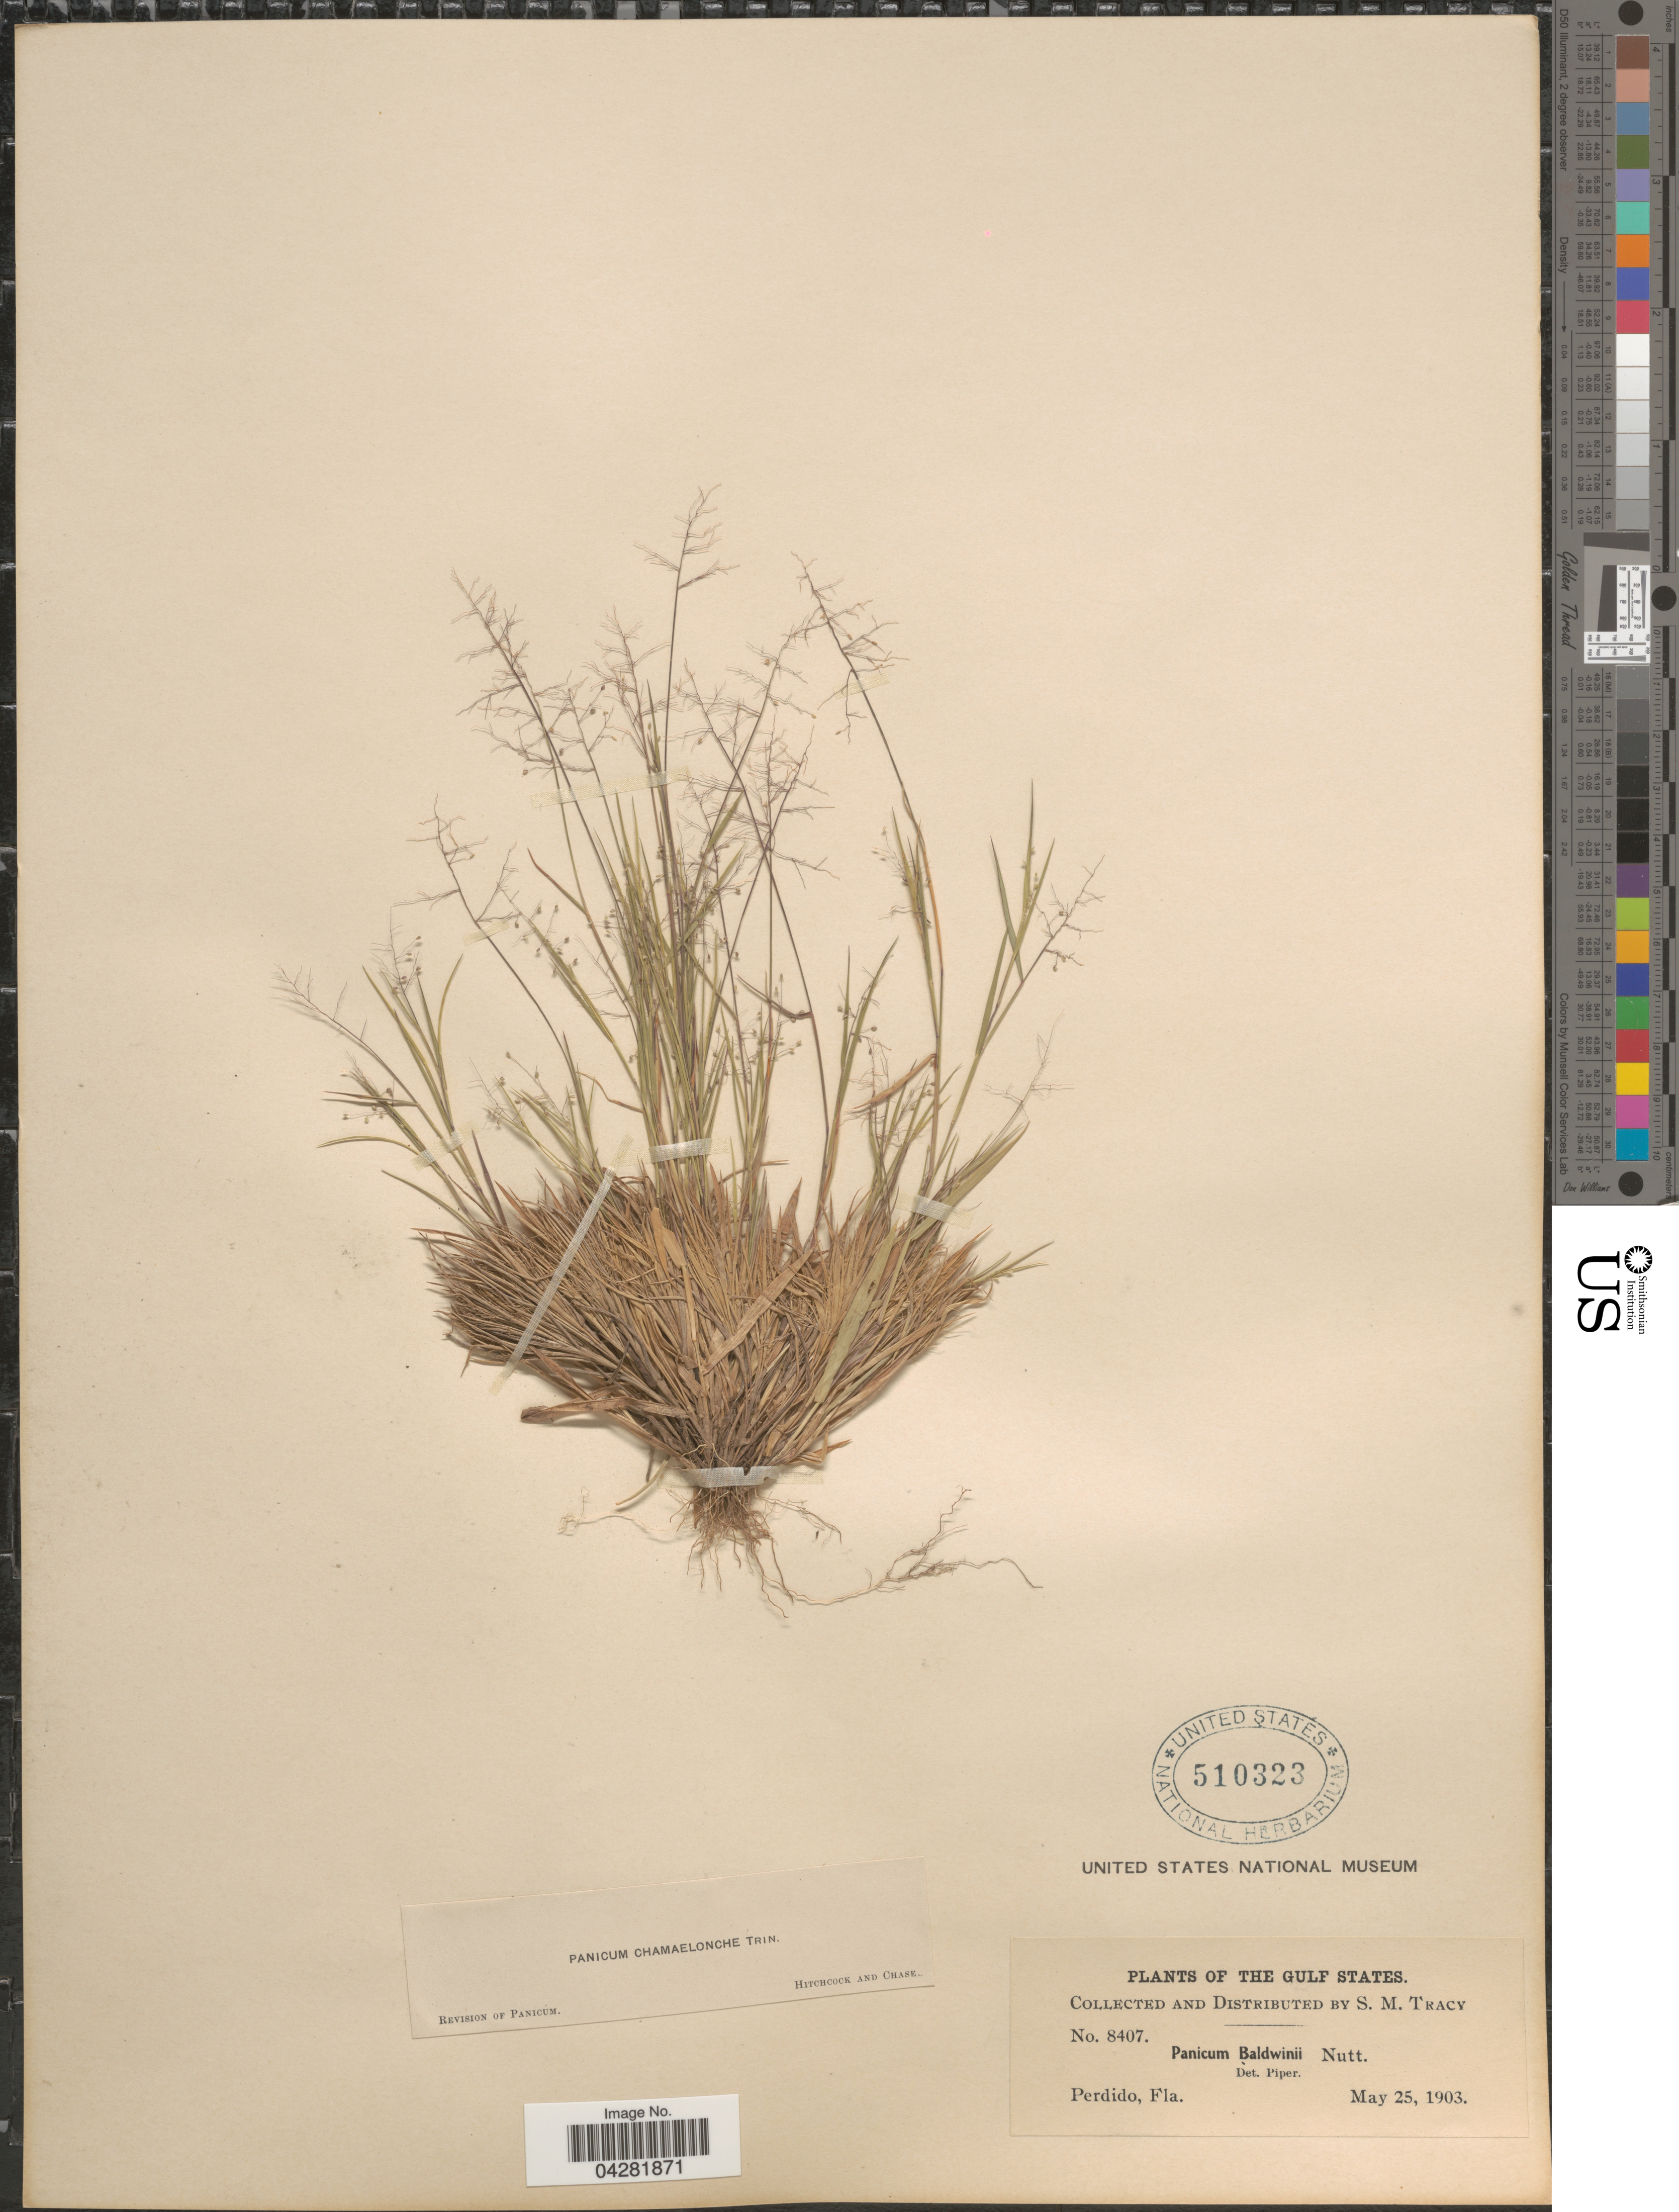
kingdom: Plantae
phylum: Tracheophyta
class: Liliopsida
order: Poales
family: Poaceae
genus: Dichanthelium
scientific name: Dichanthelium ensifolium var. ensifolium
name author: (Baldwin ex Elliot) Gould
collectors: S. M. Tracy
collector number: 8407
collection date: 1903-05-25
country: United States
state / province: Florida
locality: Gulf States. Perdido.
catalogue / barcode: US 510323